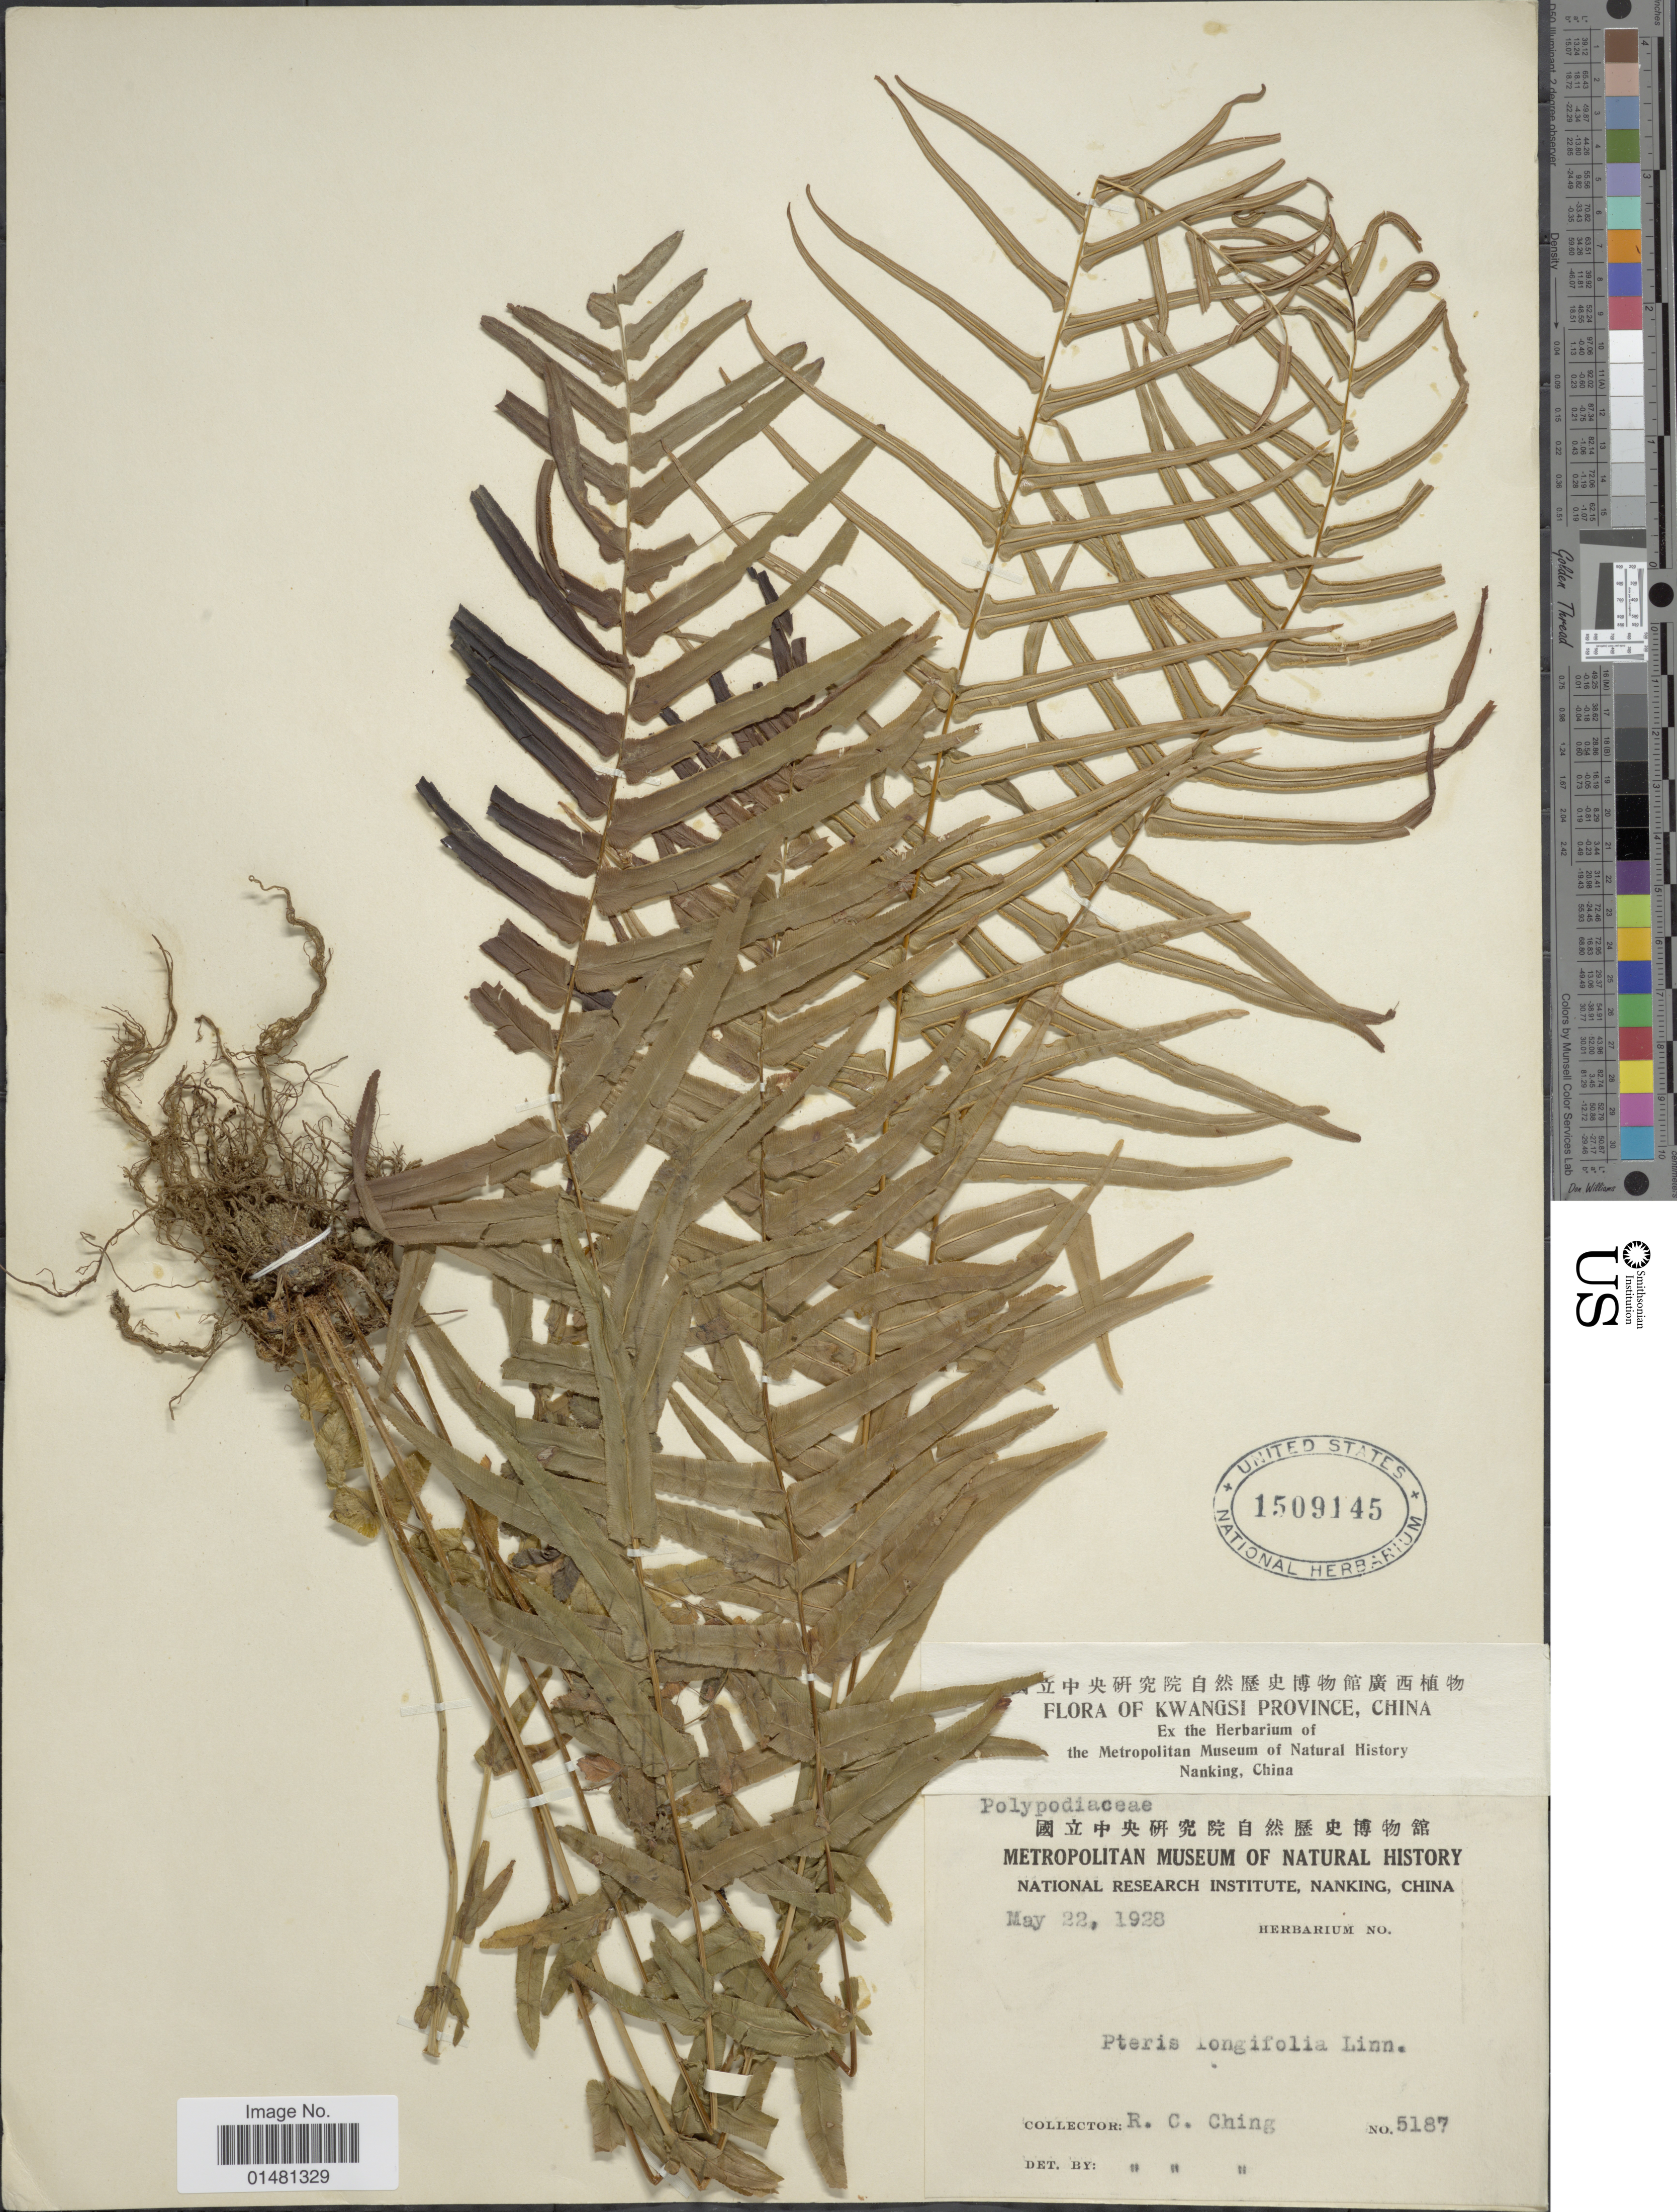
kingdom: Plantae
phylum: Tracheophyta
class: Polypodiopsida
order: Polypodiales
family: Pteridaceae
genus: Pteris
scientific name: Pteris vittata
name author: L.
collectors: R. C. Ching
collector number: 5187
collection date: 1928-05-22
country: China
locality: Kwangsi Province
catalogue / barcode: US 1509145